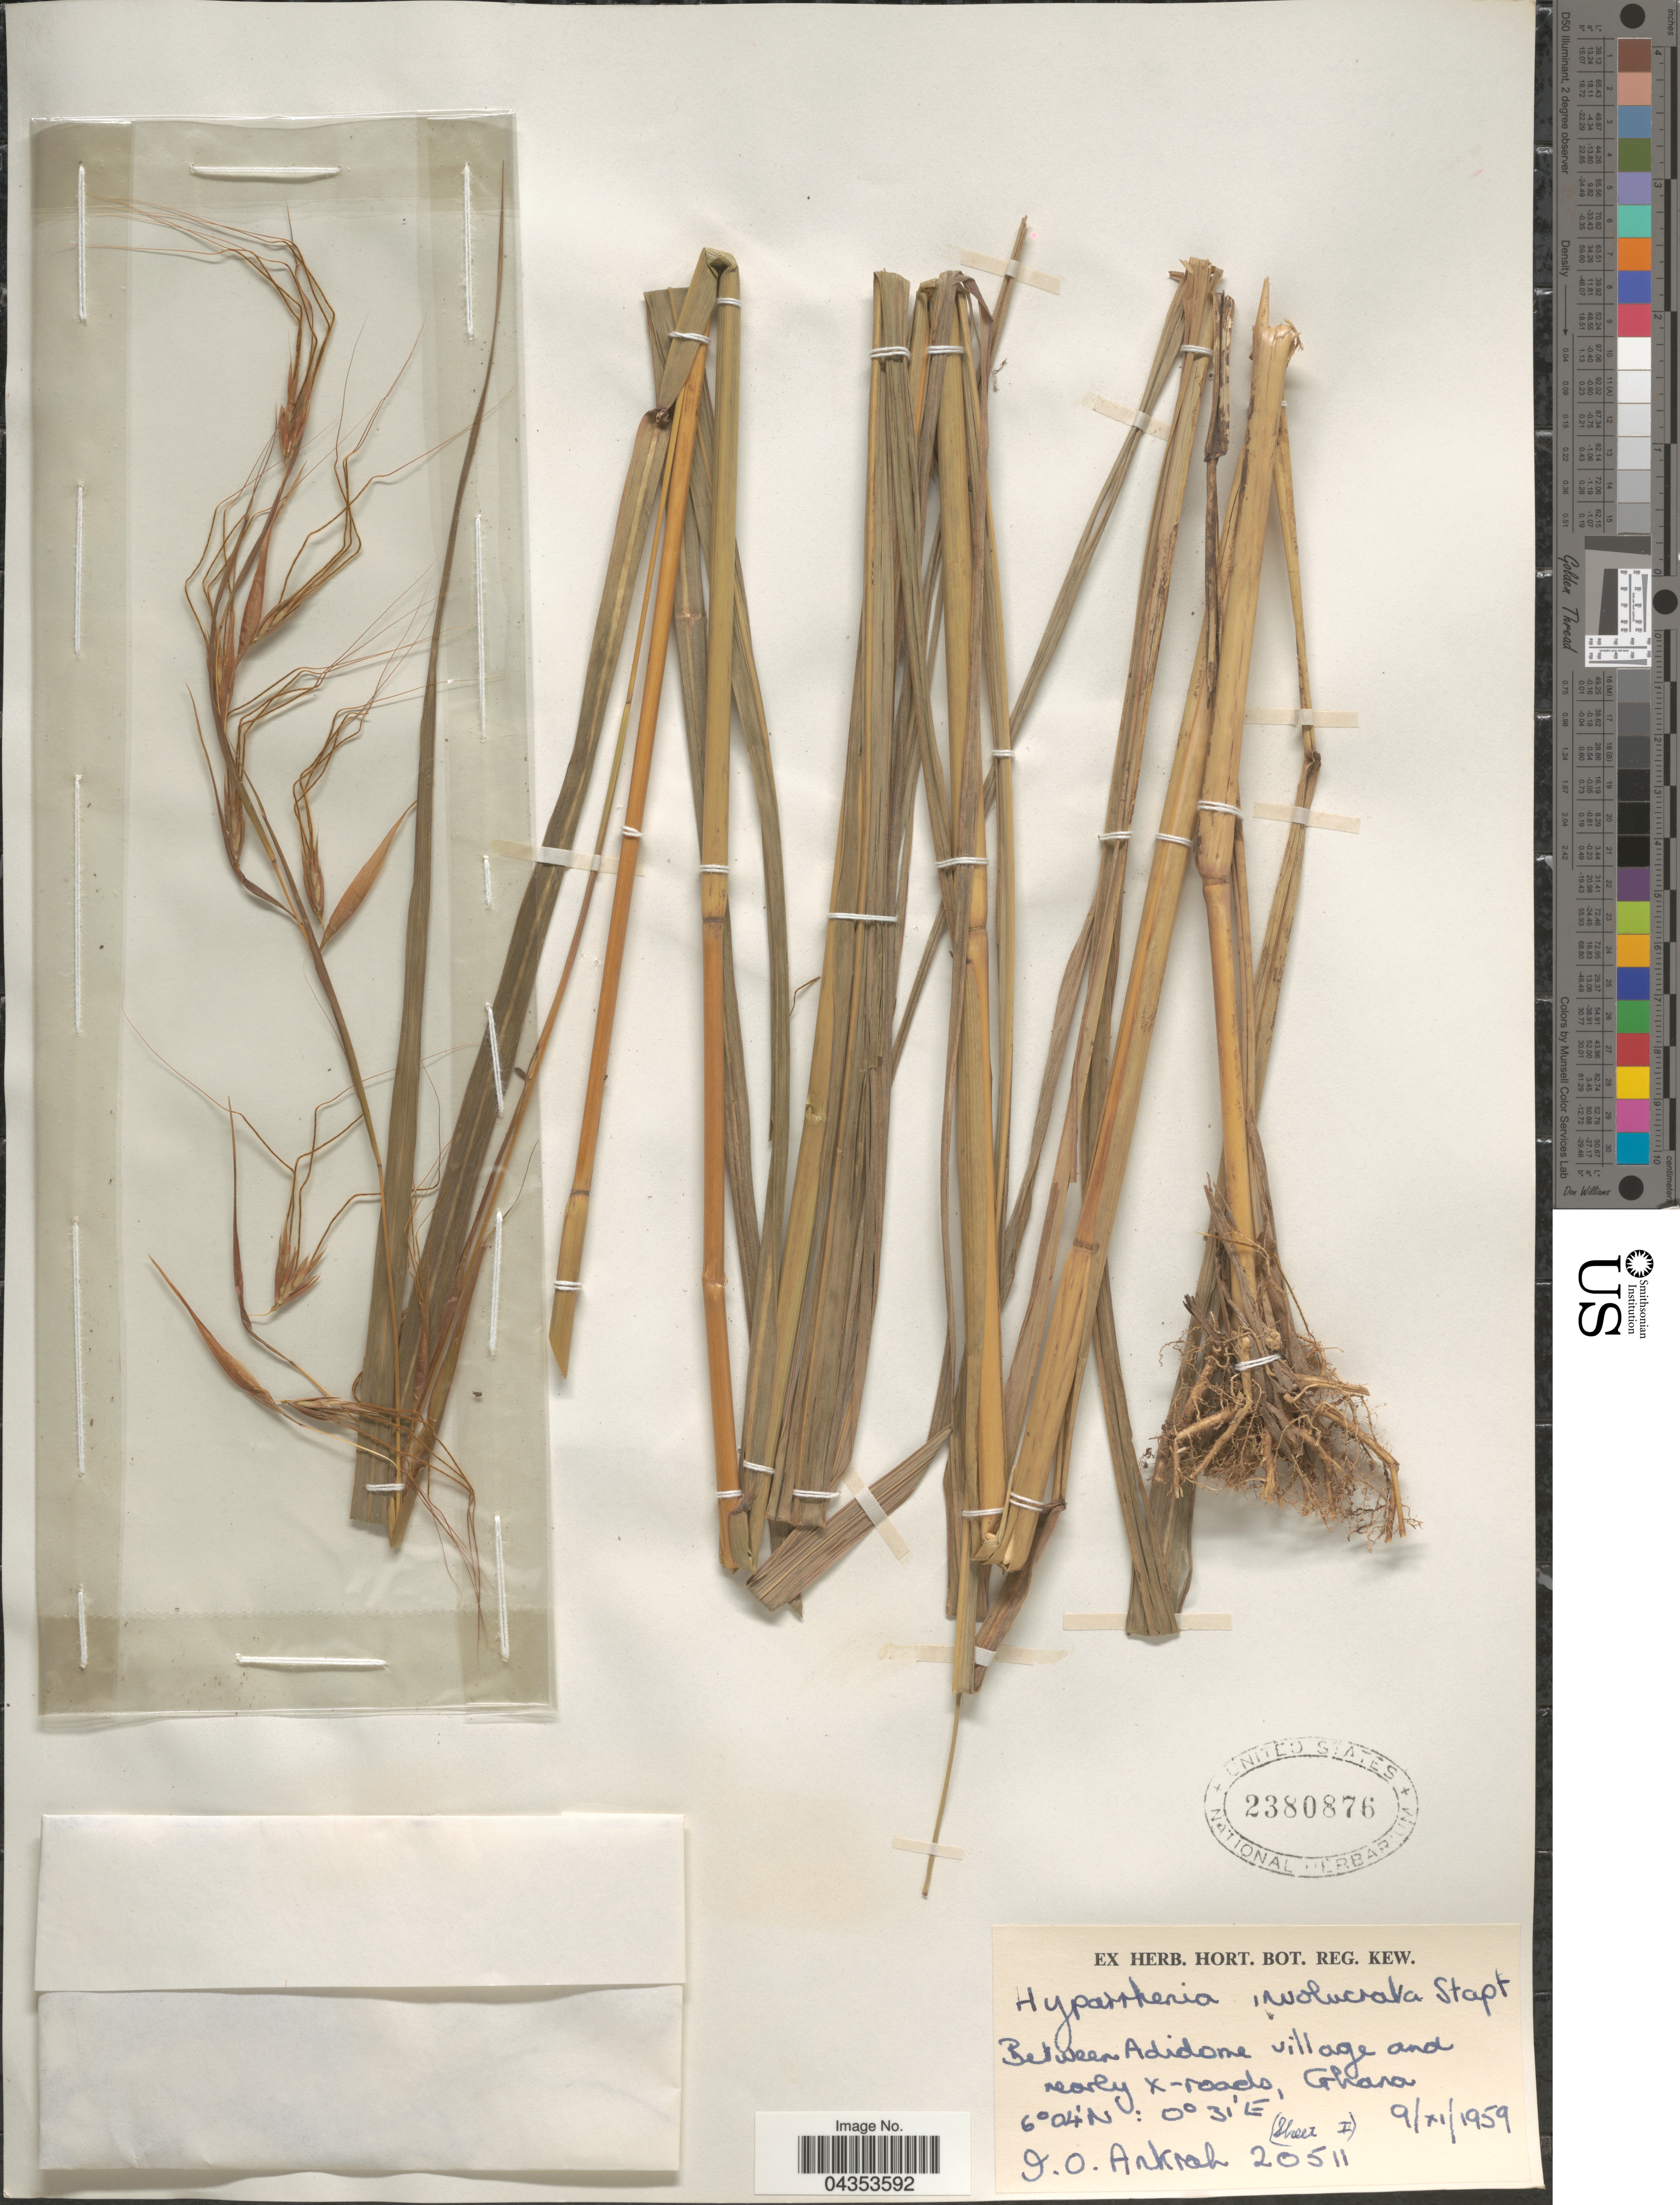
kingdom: Plantae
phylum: Tracheophyta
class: Liliopsida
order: Poales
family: Poaceae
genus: Hyparrhenia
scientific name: Hyparrhenia involucrata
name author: Stapf in Prain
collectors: J. Ankrah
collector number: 20511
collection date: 1959-11-09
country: Ghana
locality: Between Adidome, village and nearly x-roads.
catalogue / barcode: US 2380876